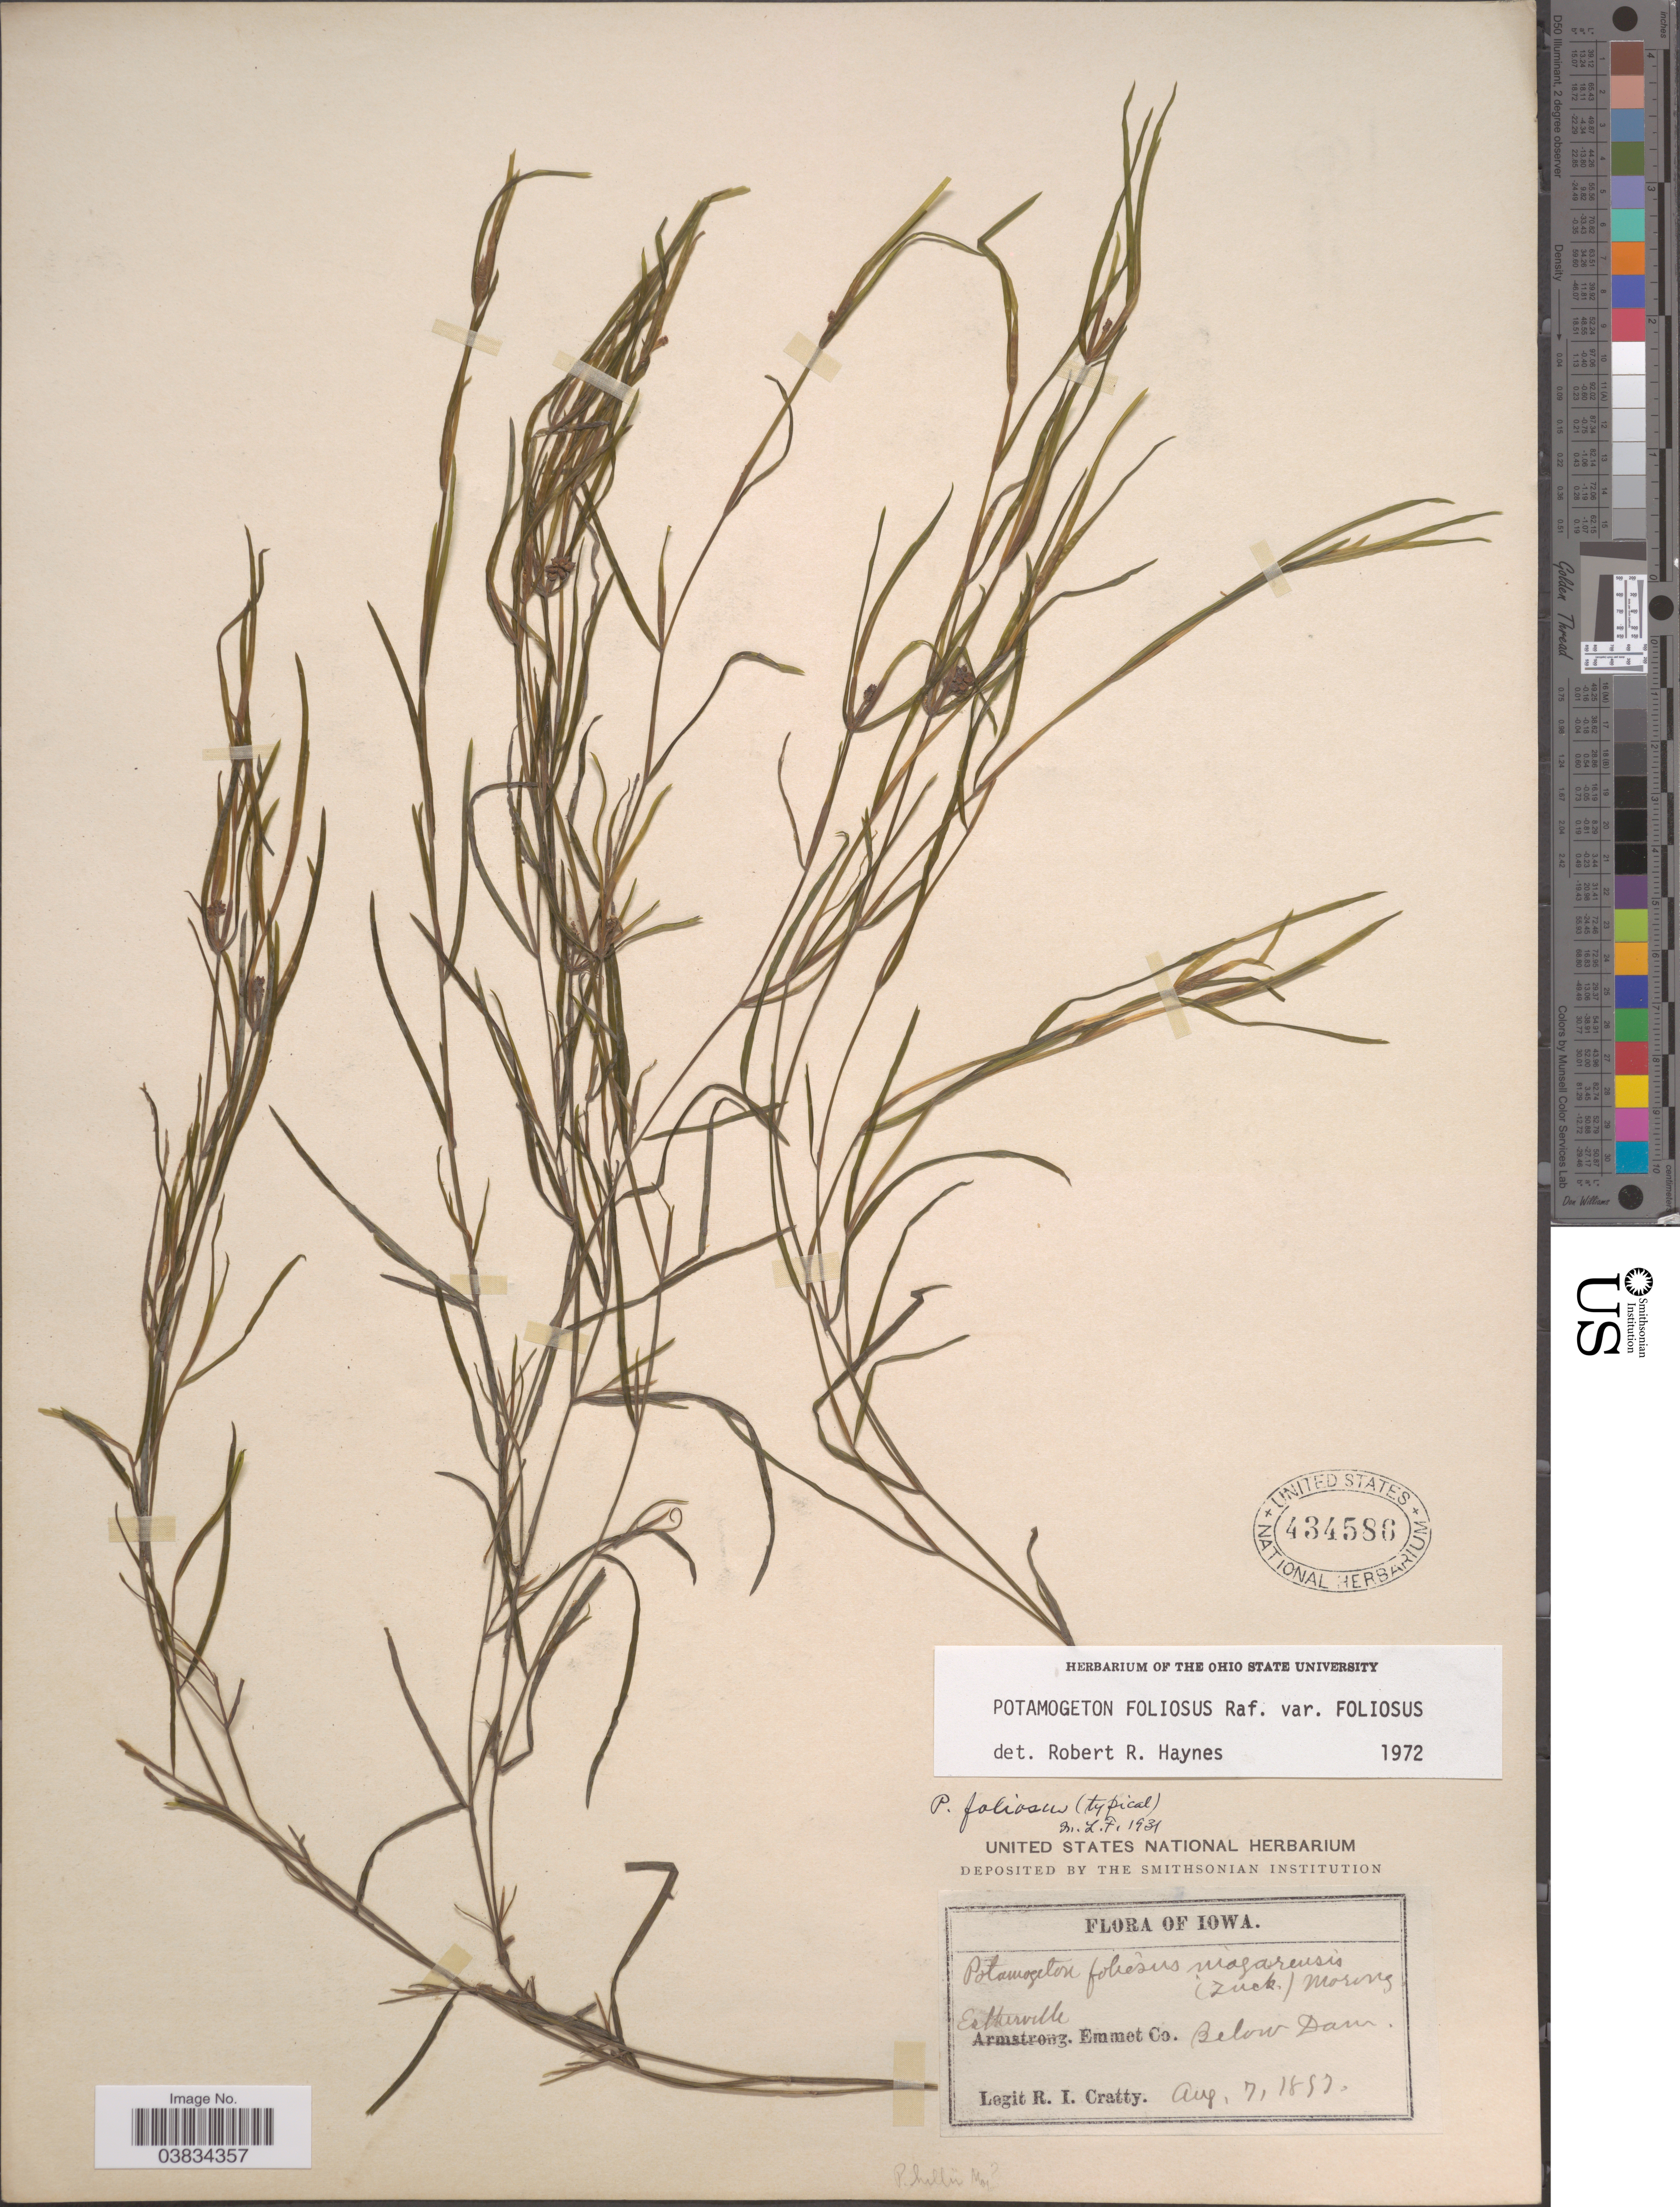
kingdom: Plantae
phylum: Tracheophyta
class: Liliopsida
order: Alismatales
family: Potamogetonaceae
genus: Potamogeton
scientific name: Potamogeton foliosus var. foliosus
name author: Raf.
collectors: R. Cratty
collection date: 1857-08-07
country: United States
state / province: Iowa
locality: Estherville, Emmet Co. Below Dam.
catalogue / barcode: US 434586